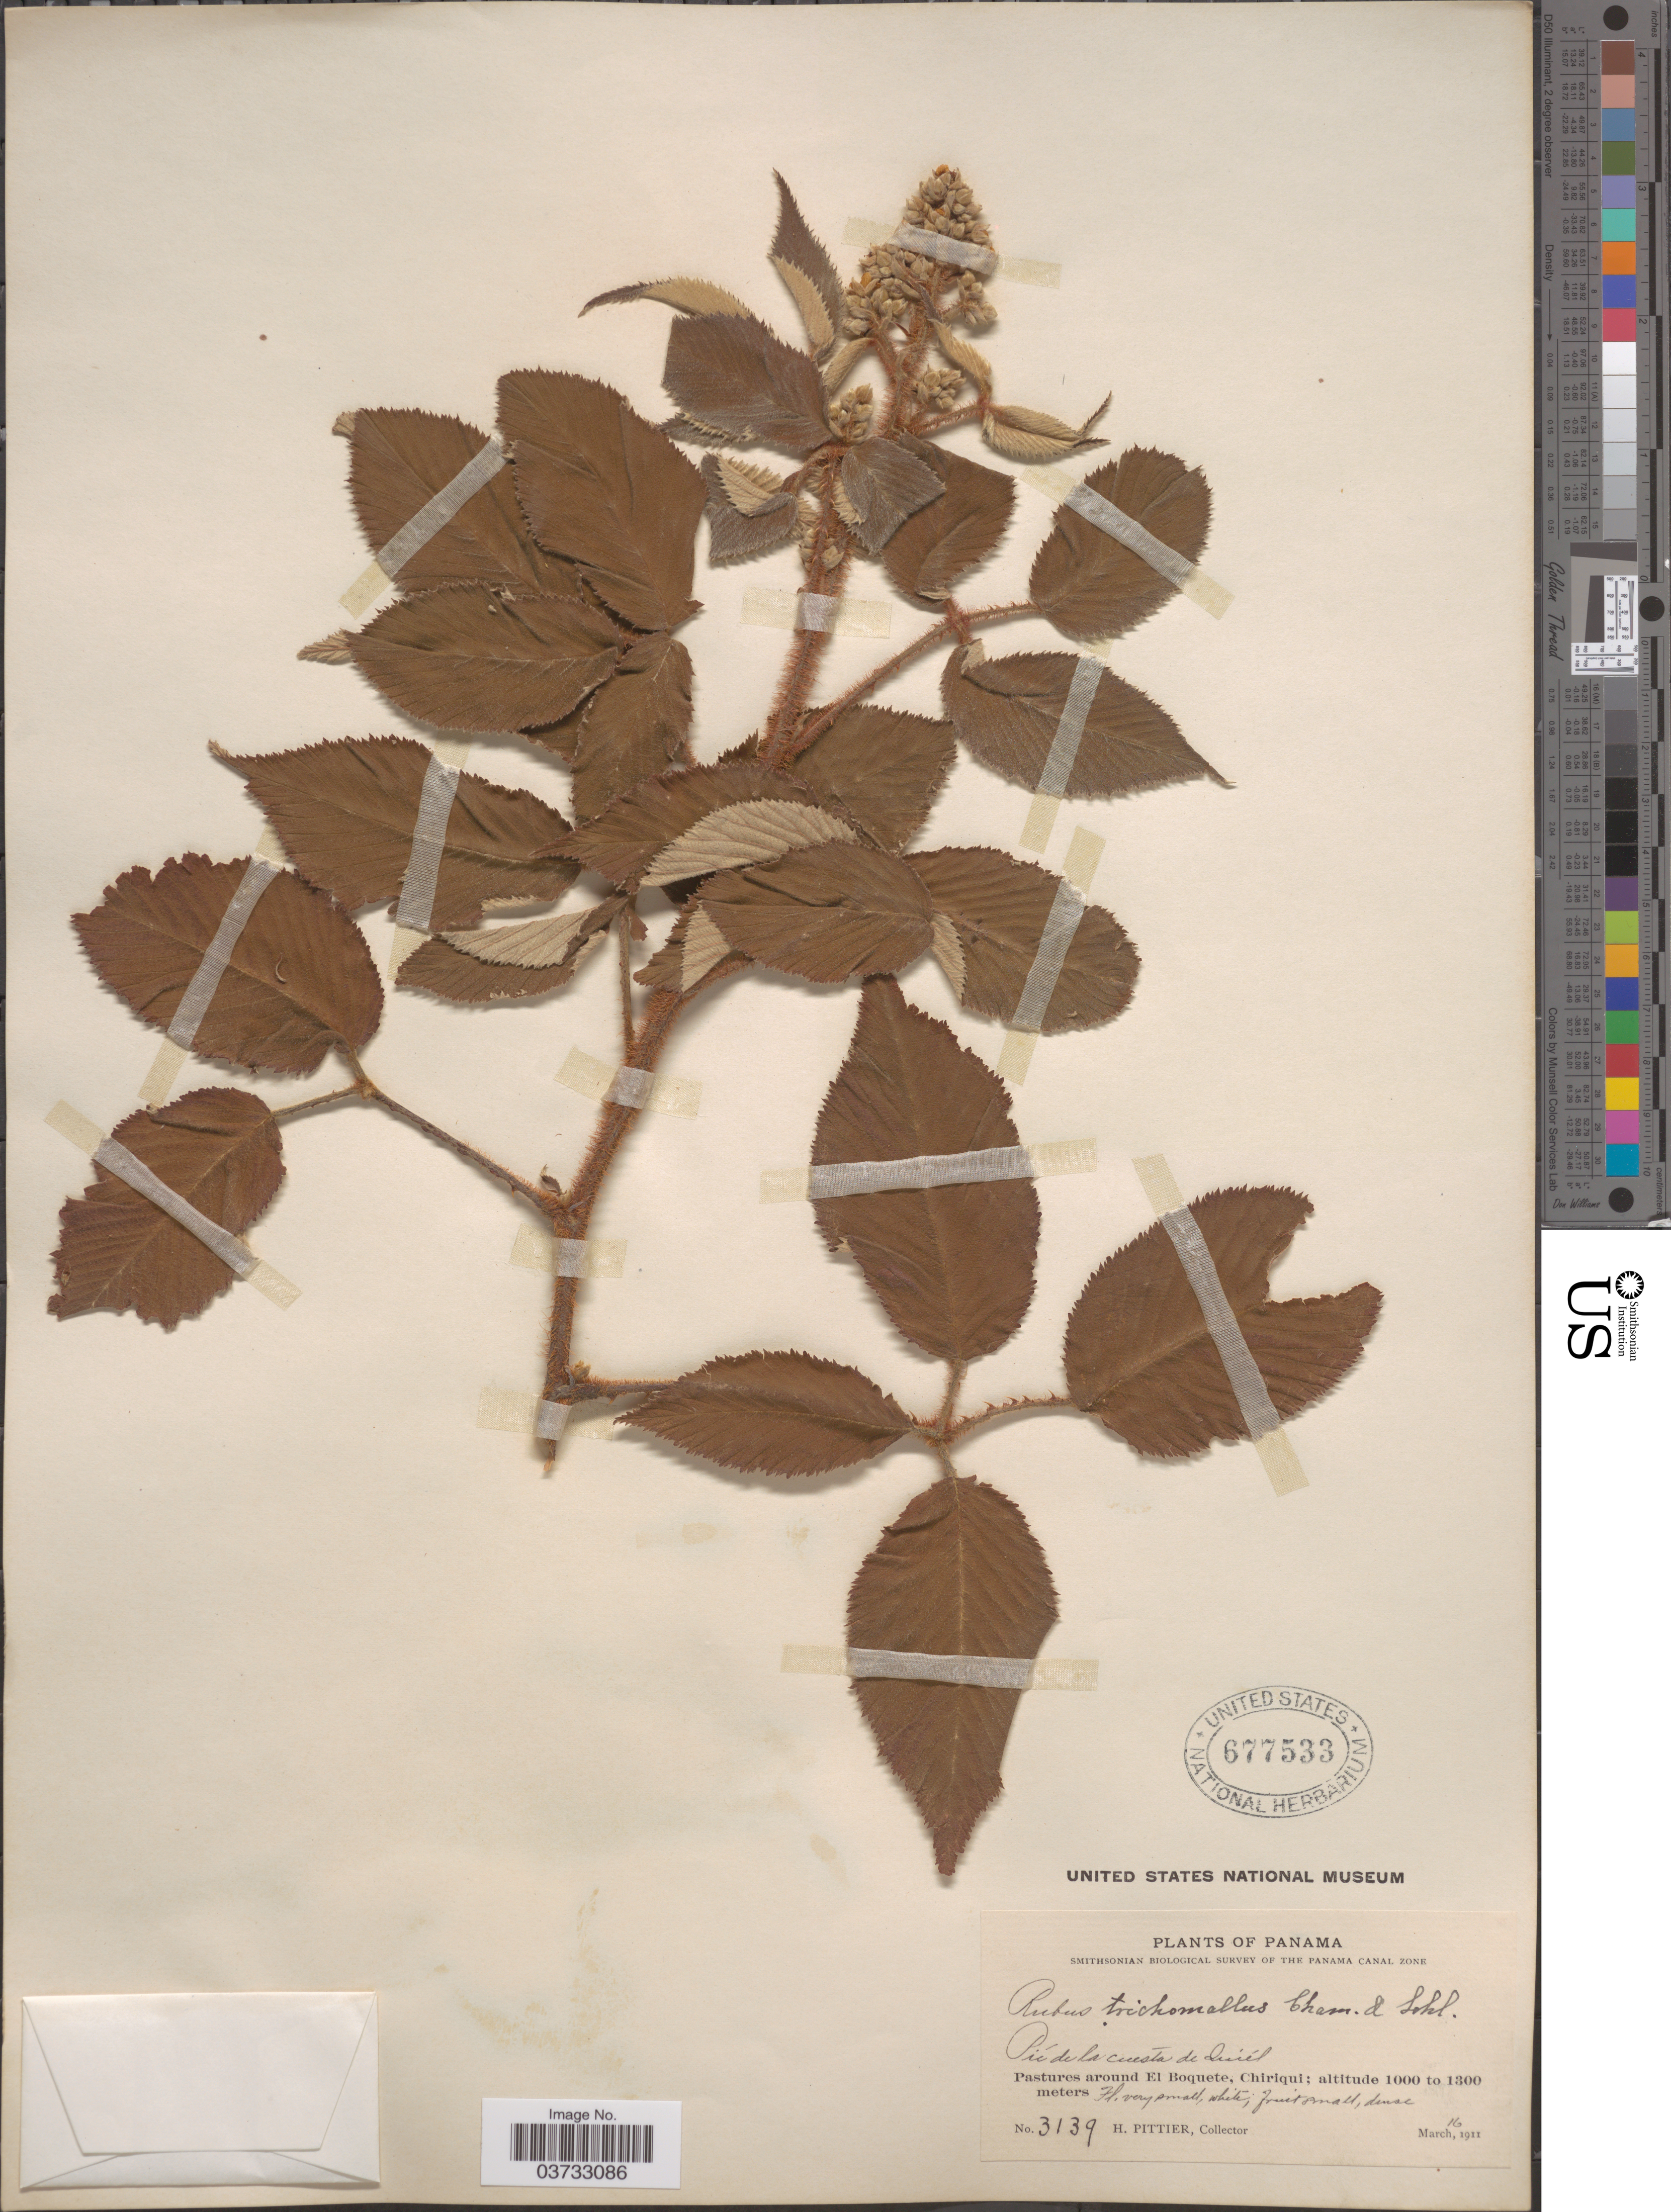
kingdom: Plantae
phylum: Tracheophyta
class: Magnoliopsida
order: Rosales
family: Rosaceae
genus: Rubus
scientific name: Rubus trichomallus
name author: Schltdl.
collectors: H. F. Pittier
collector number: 3139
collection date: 1911-03-16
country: Panama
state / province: Chiriqui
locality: Pié de la cuesta de Quiél. Pastures around El Boquete.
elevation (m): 1000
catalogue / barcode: US 677533